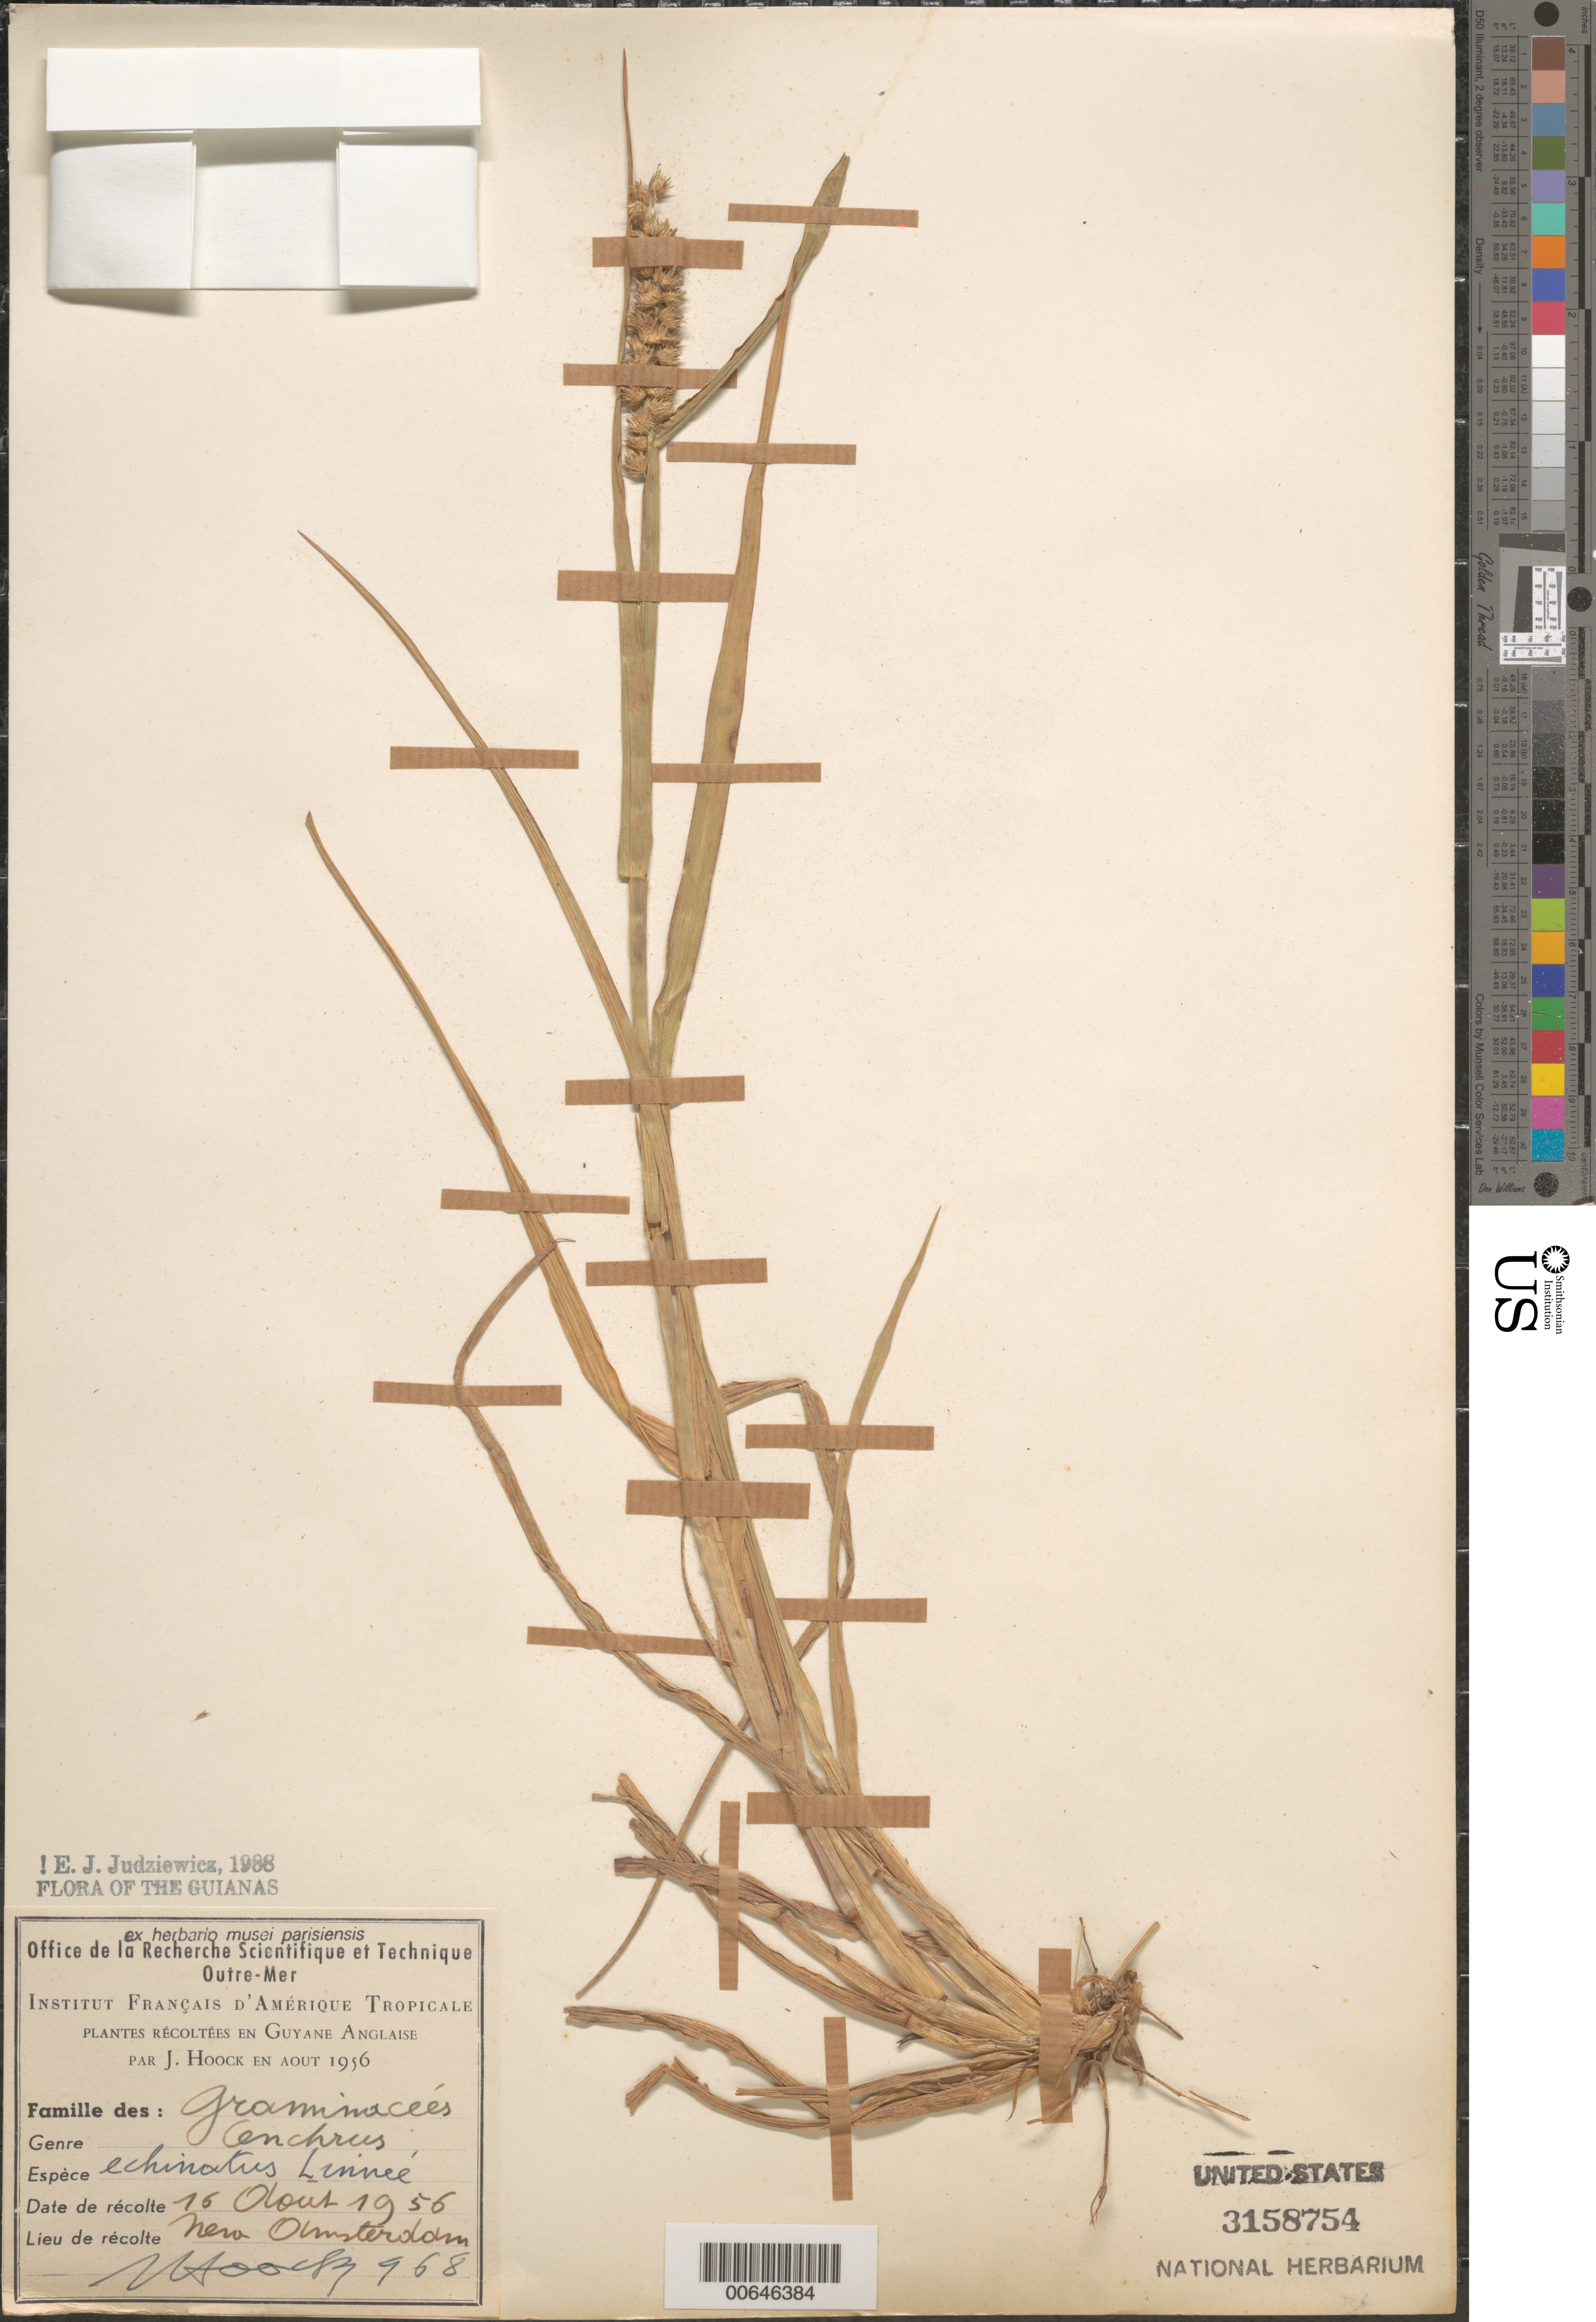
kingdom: Plantae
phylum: Tracheophyta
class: Liliopsida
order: Poales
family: Poaceae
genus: Cenchrus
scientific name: Cenchrus echinatus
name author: L.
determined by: Judziewicz, E. J.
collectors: J. Hoock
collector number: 968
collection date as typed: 16-Aug-56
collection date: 1956-08-16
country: Guyana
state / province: E. Berbice-Corentyne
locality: New Amsterdam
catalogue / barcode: US 3158754